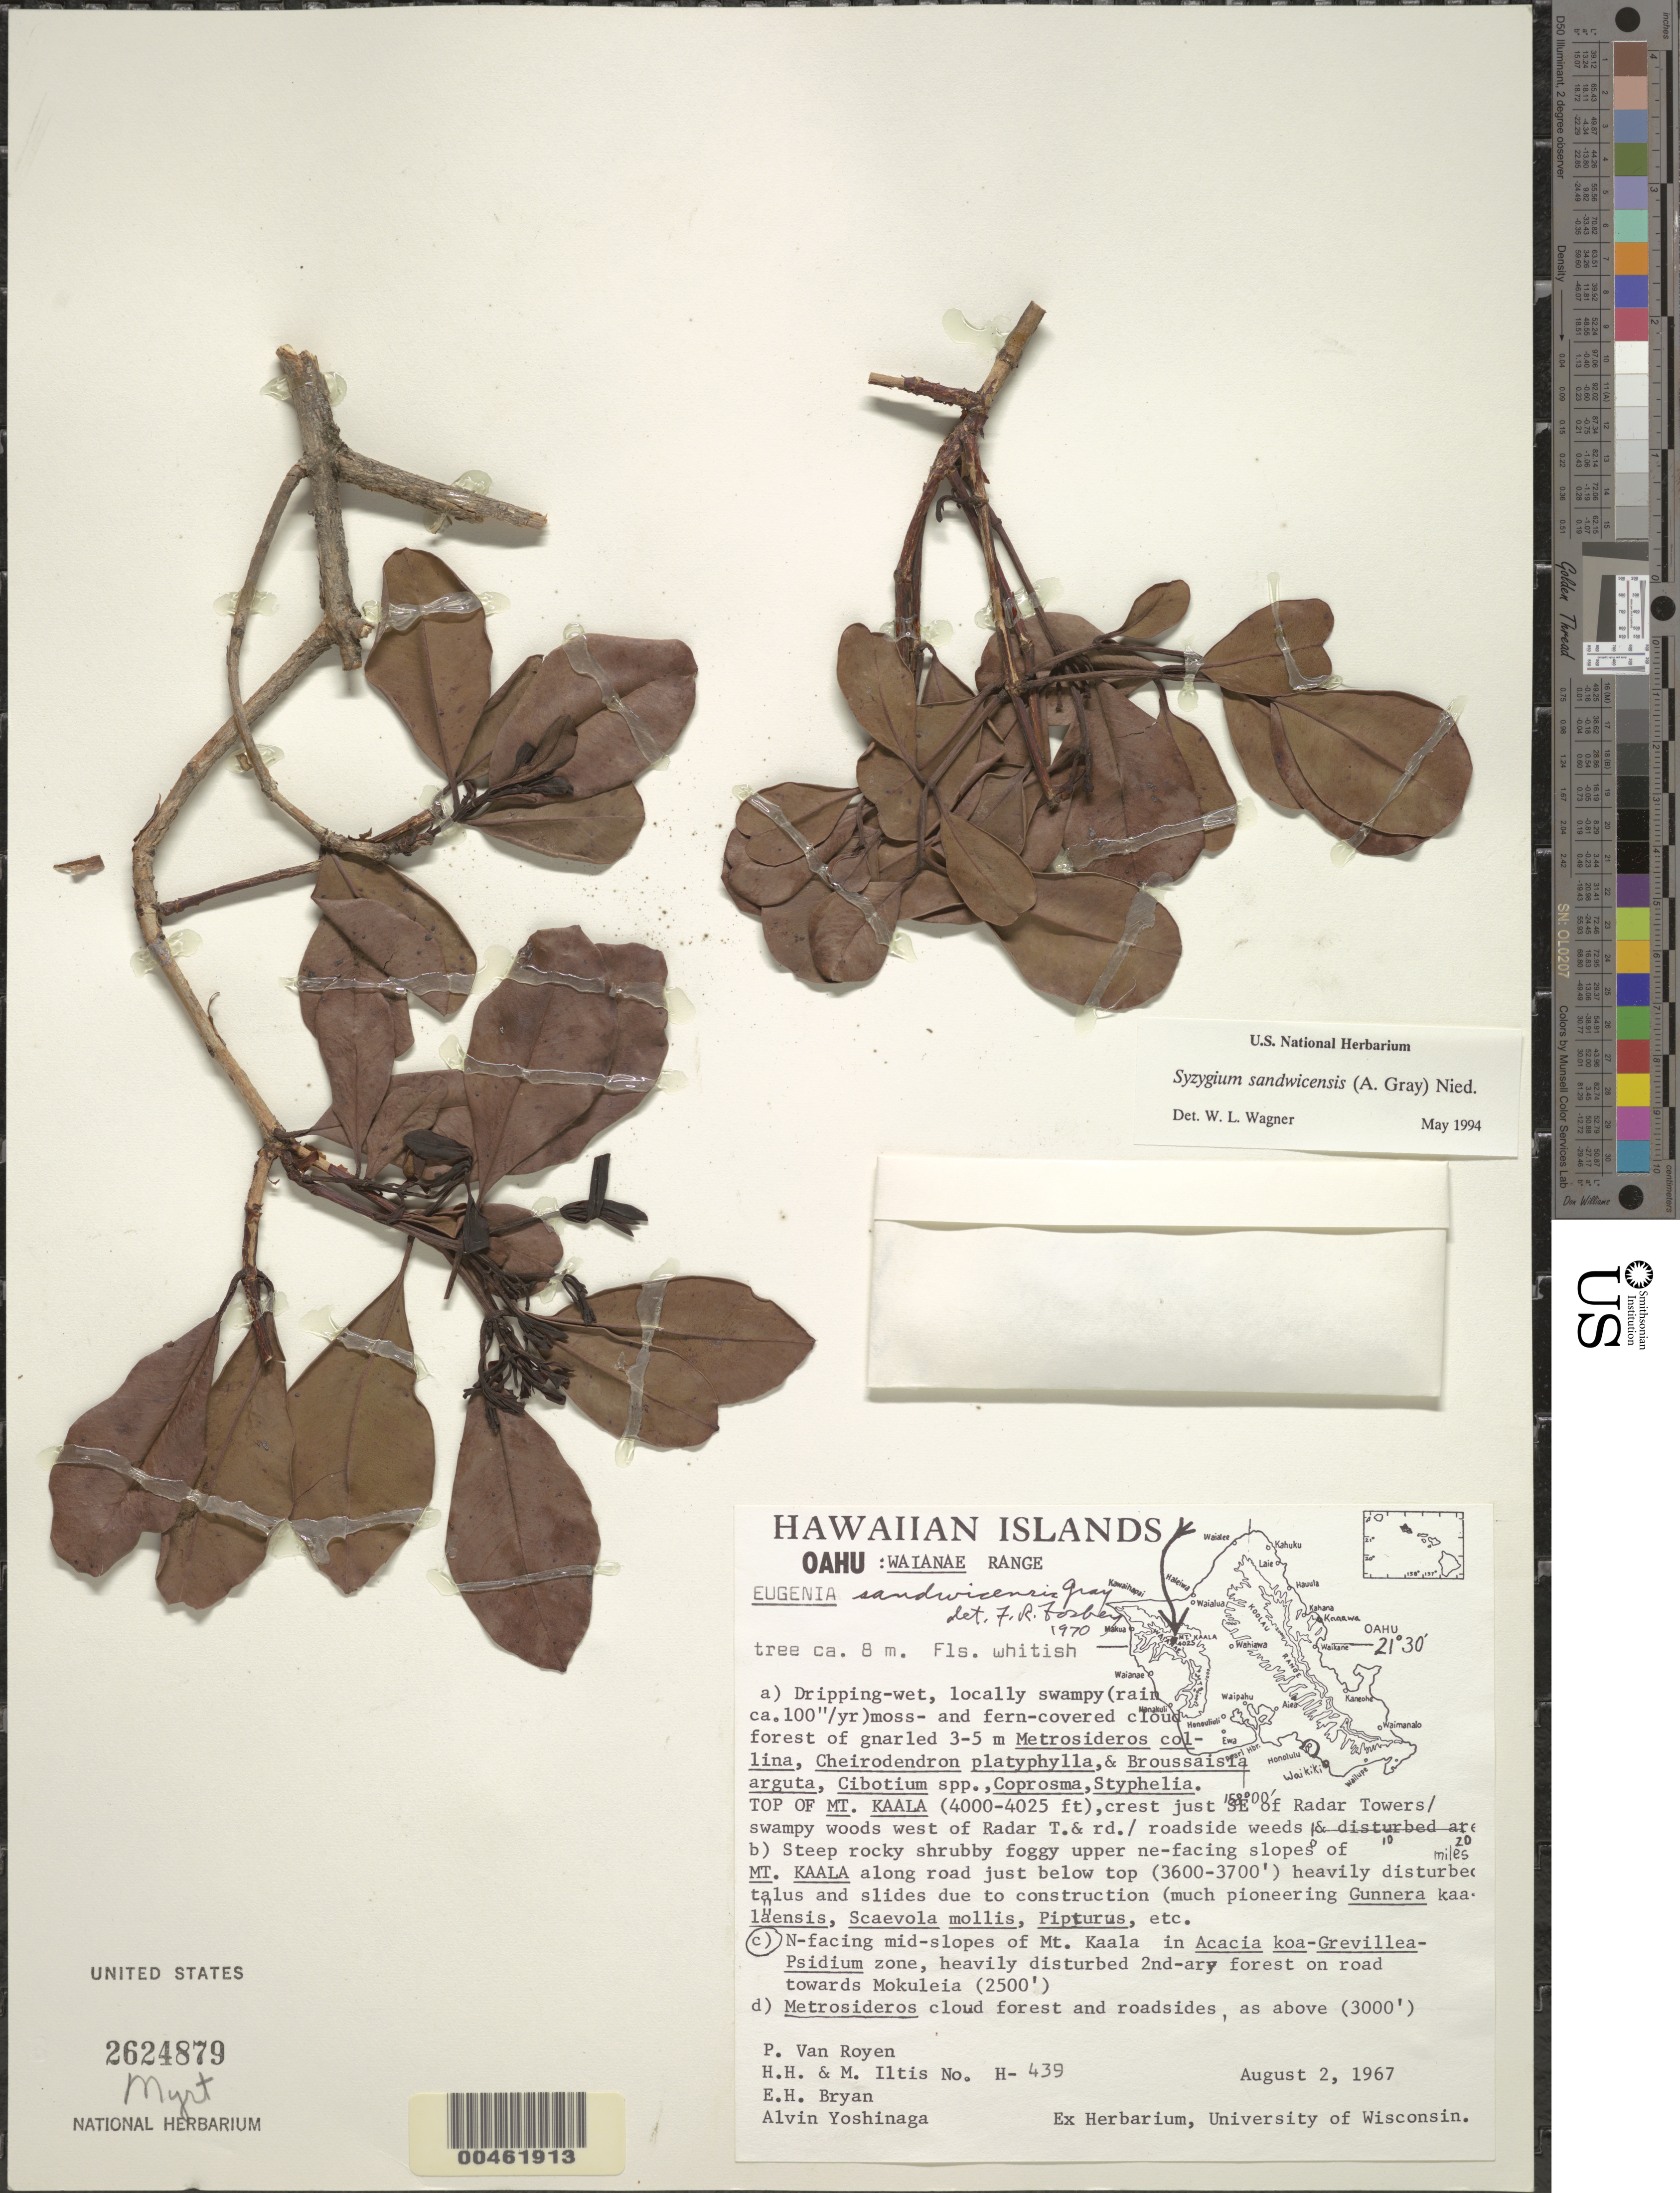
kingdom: Plantae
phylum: Tracheophyta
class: Magnoliopsida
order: Myrtales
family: Myrtaceae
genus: Syzygium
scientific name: Syzygium sandwicense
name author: (A. Gray) Müll. Stuttg.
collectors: P. van Royen, H. H. Iltis, M. G. Iltis & E. Bryan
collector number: H-439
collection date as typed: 2 Aug 1967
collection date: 1967-08-02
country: United States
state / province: Hawaii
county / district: Honolulu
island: Oahu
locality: Waianae Range, N-facing mid-slope of Mount Kaala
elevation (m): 762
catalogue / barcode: US 2624879